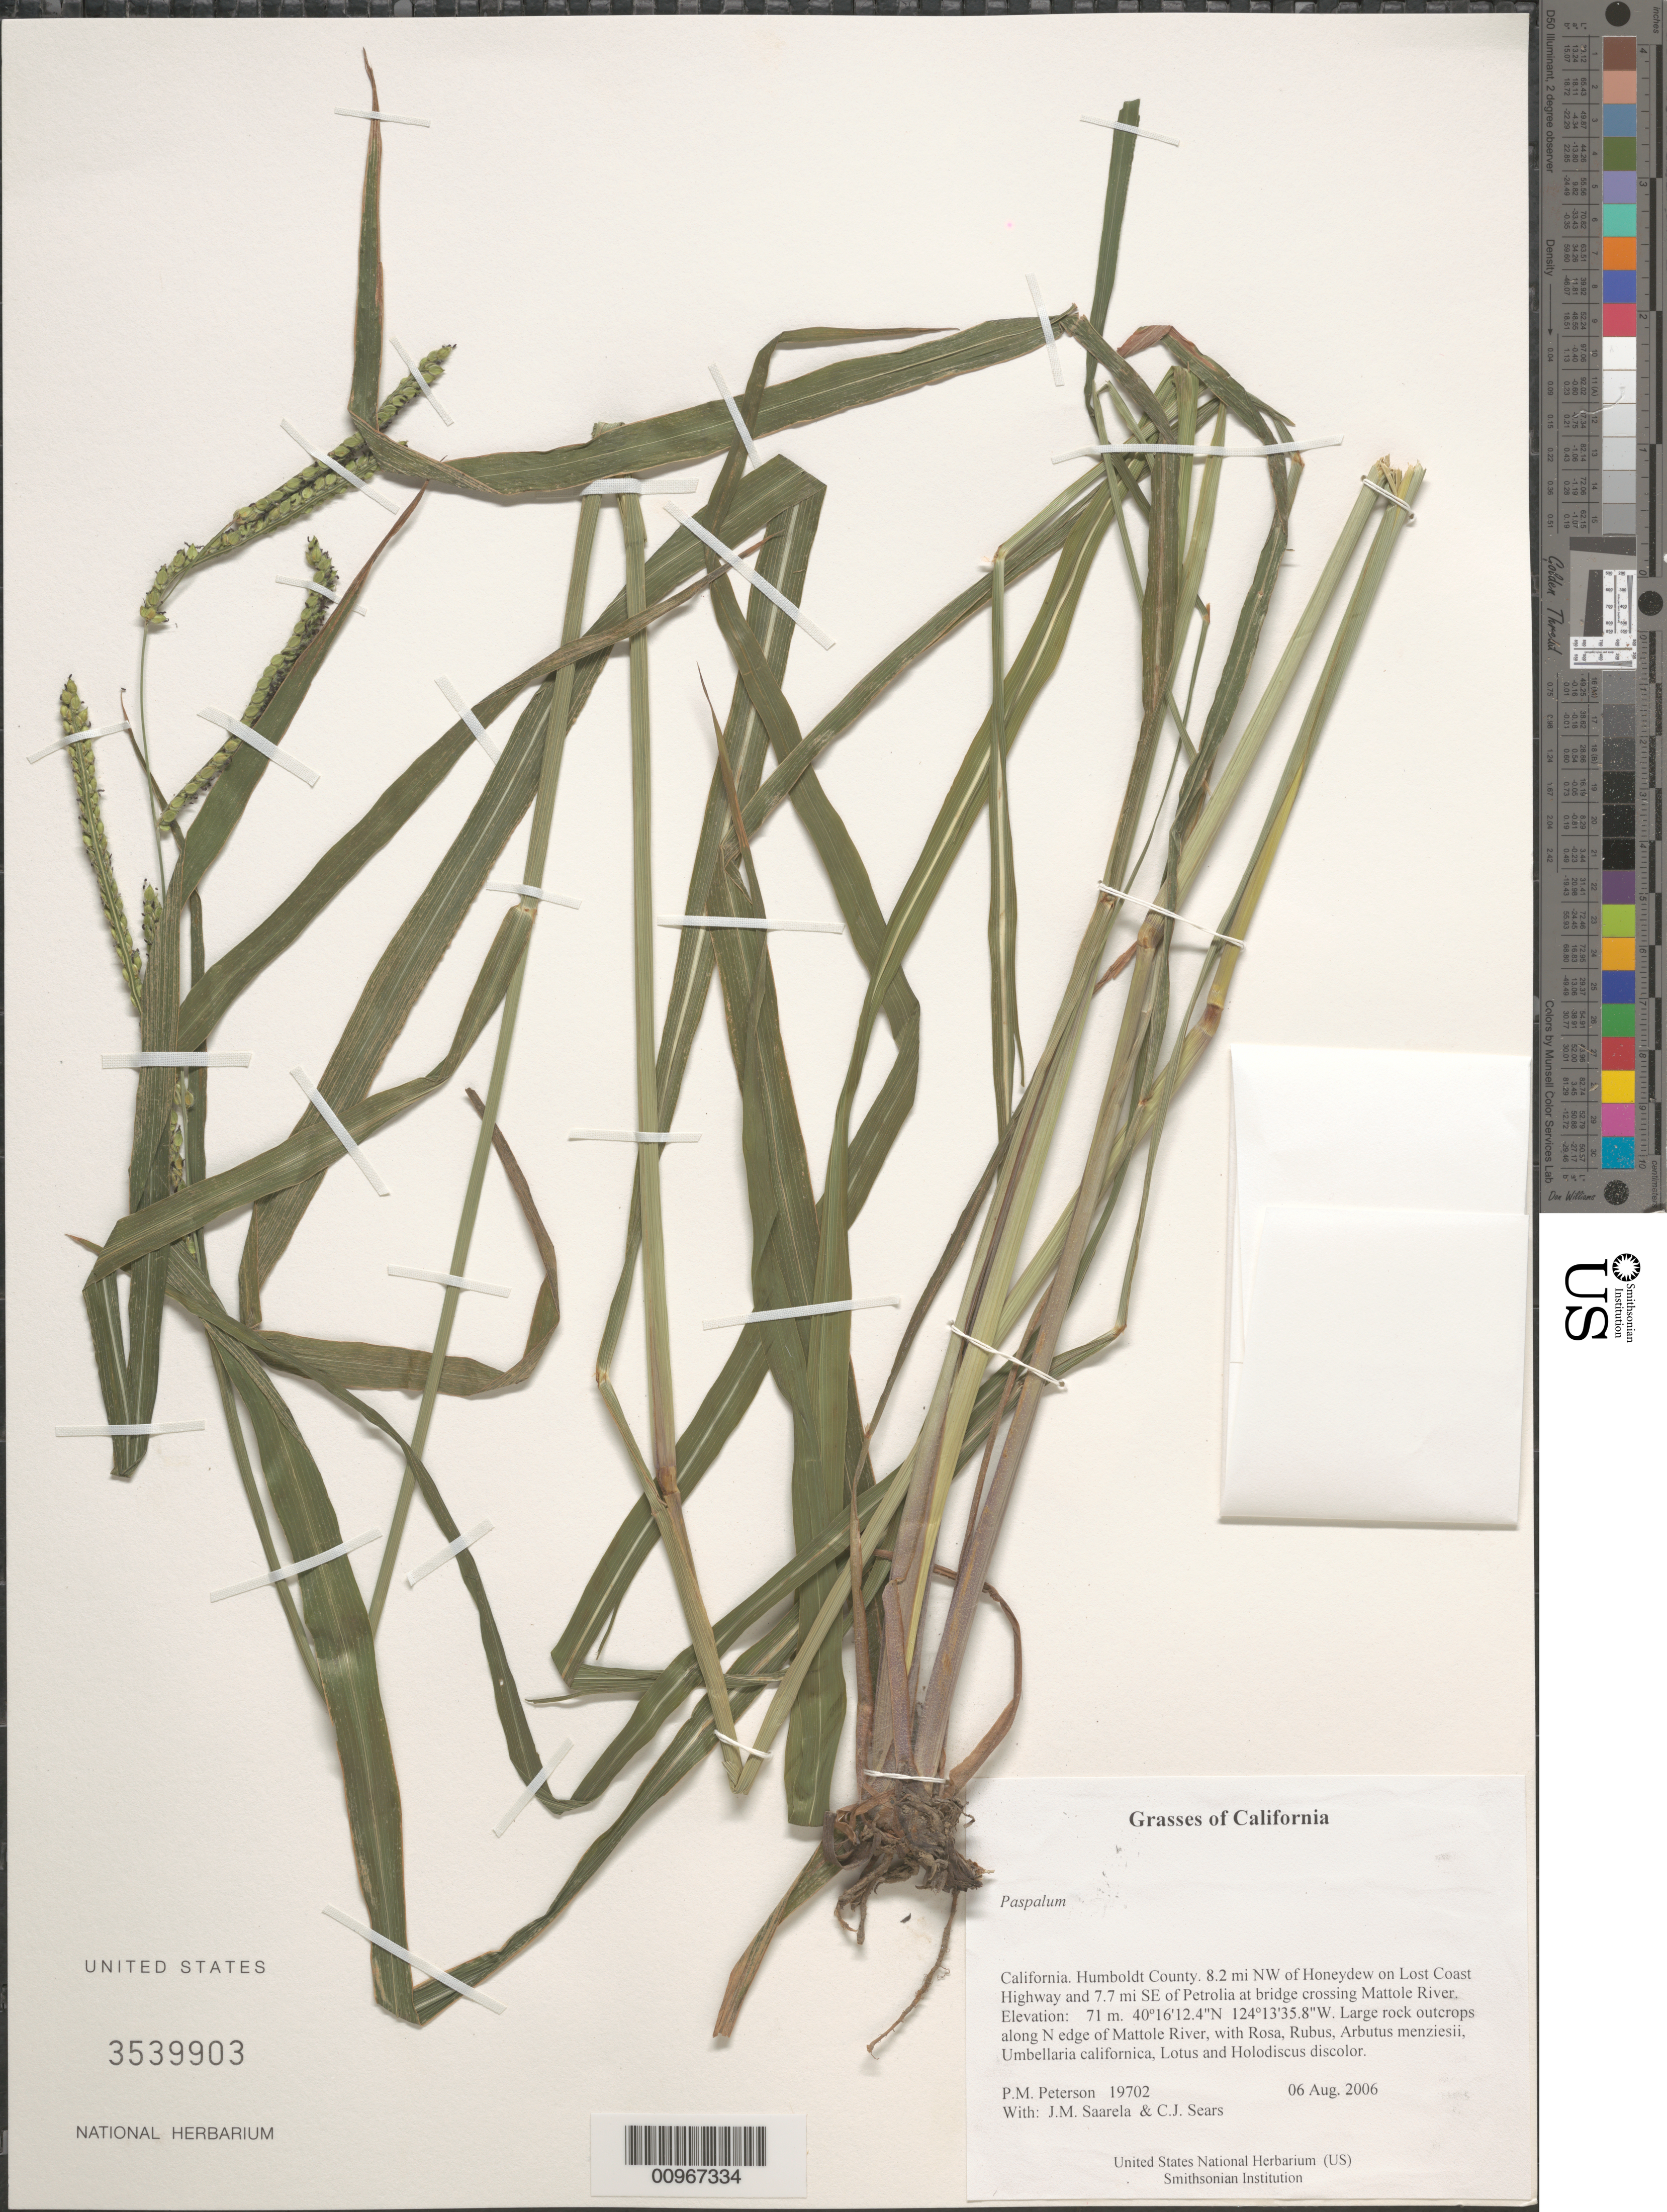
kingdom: Plantae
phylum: Tracheophyta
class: Liliopsida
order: Poales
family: Poaceae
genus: Paspalum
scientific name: Paspalum dilatatum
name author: Poir.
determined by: Butter, Patricia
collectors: P. M. Peterson, J. Saarela & C. Sears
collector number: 19702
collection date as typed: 06 Aug 2006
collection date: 2006-08-06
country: United States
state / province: California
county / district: Humboldt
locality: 8.2 mi NW of Honeydew on Lost Coast Highway and 7.7 mi SE of Petrolia at bridge crossing Mattole River.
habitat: Large rock outcrops along N edge of Mattole River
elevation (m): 71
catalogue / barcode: US 3539903